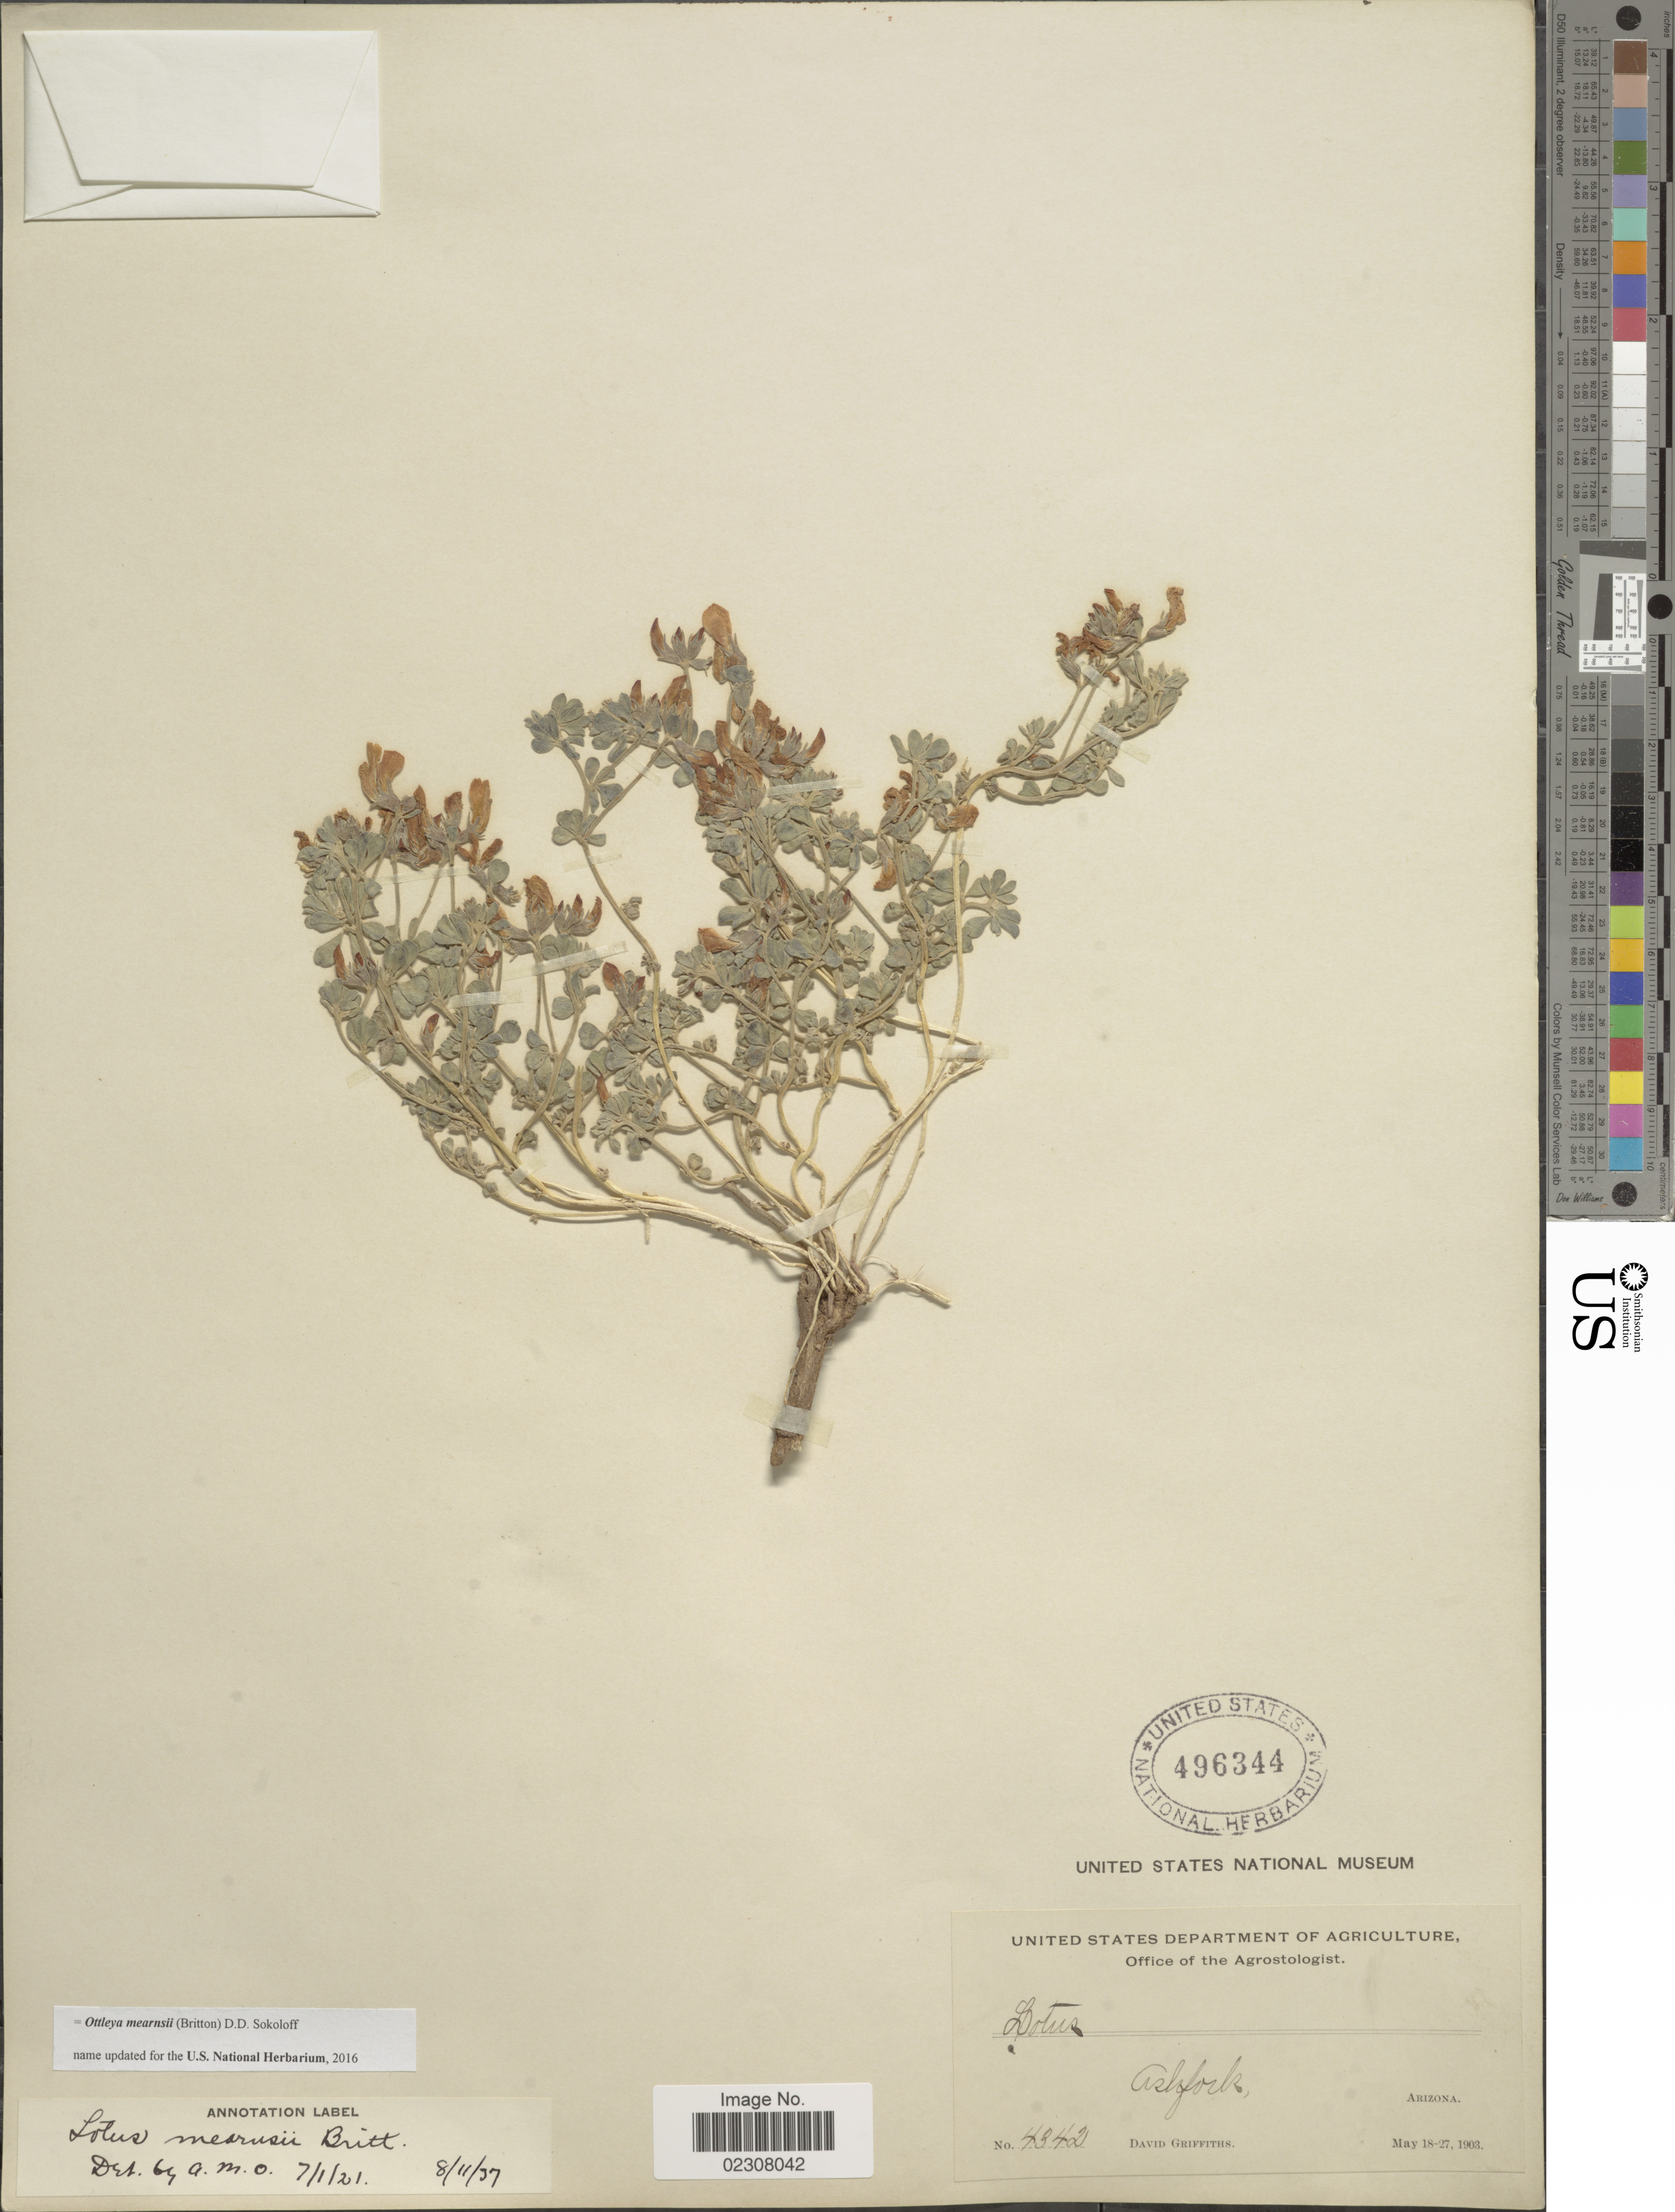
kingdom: Plantae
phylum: Tracheophyta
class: Magnoliopsida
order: Fabales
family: Fabaceae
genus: Ottleya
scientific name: Ottleya mearnsii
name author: (Britton) D.D. Sokoloff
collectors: D. Griffiths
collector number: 4342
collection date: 1903-05-18/1903-05-27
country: United States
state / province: Arizona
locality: Ashfork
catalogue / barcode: US 496344